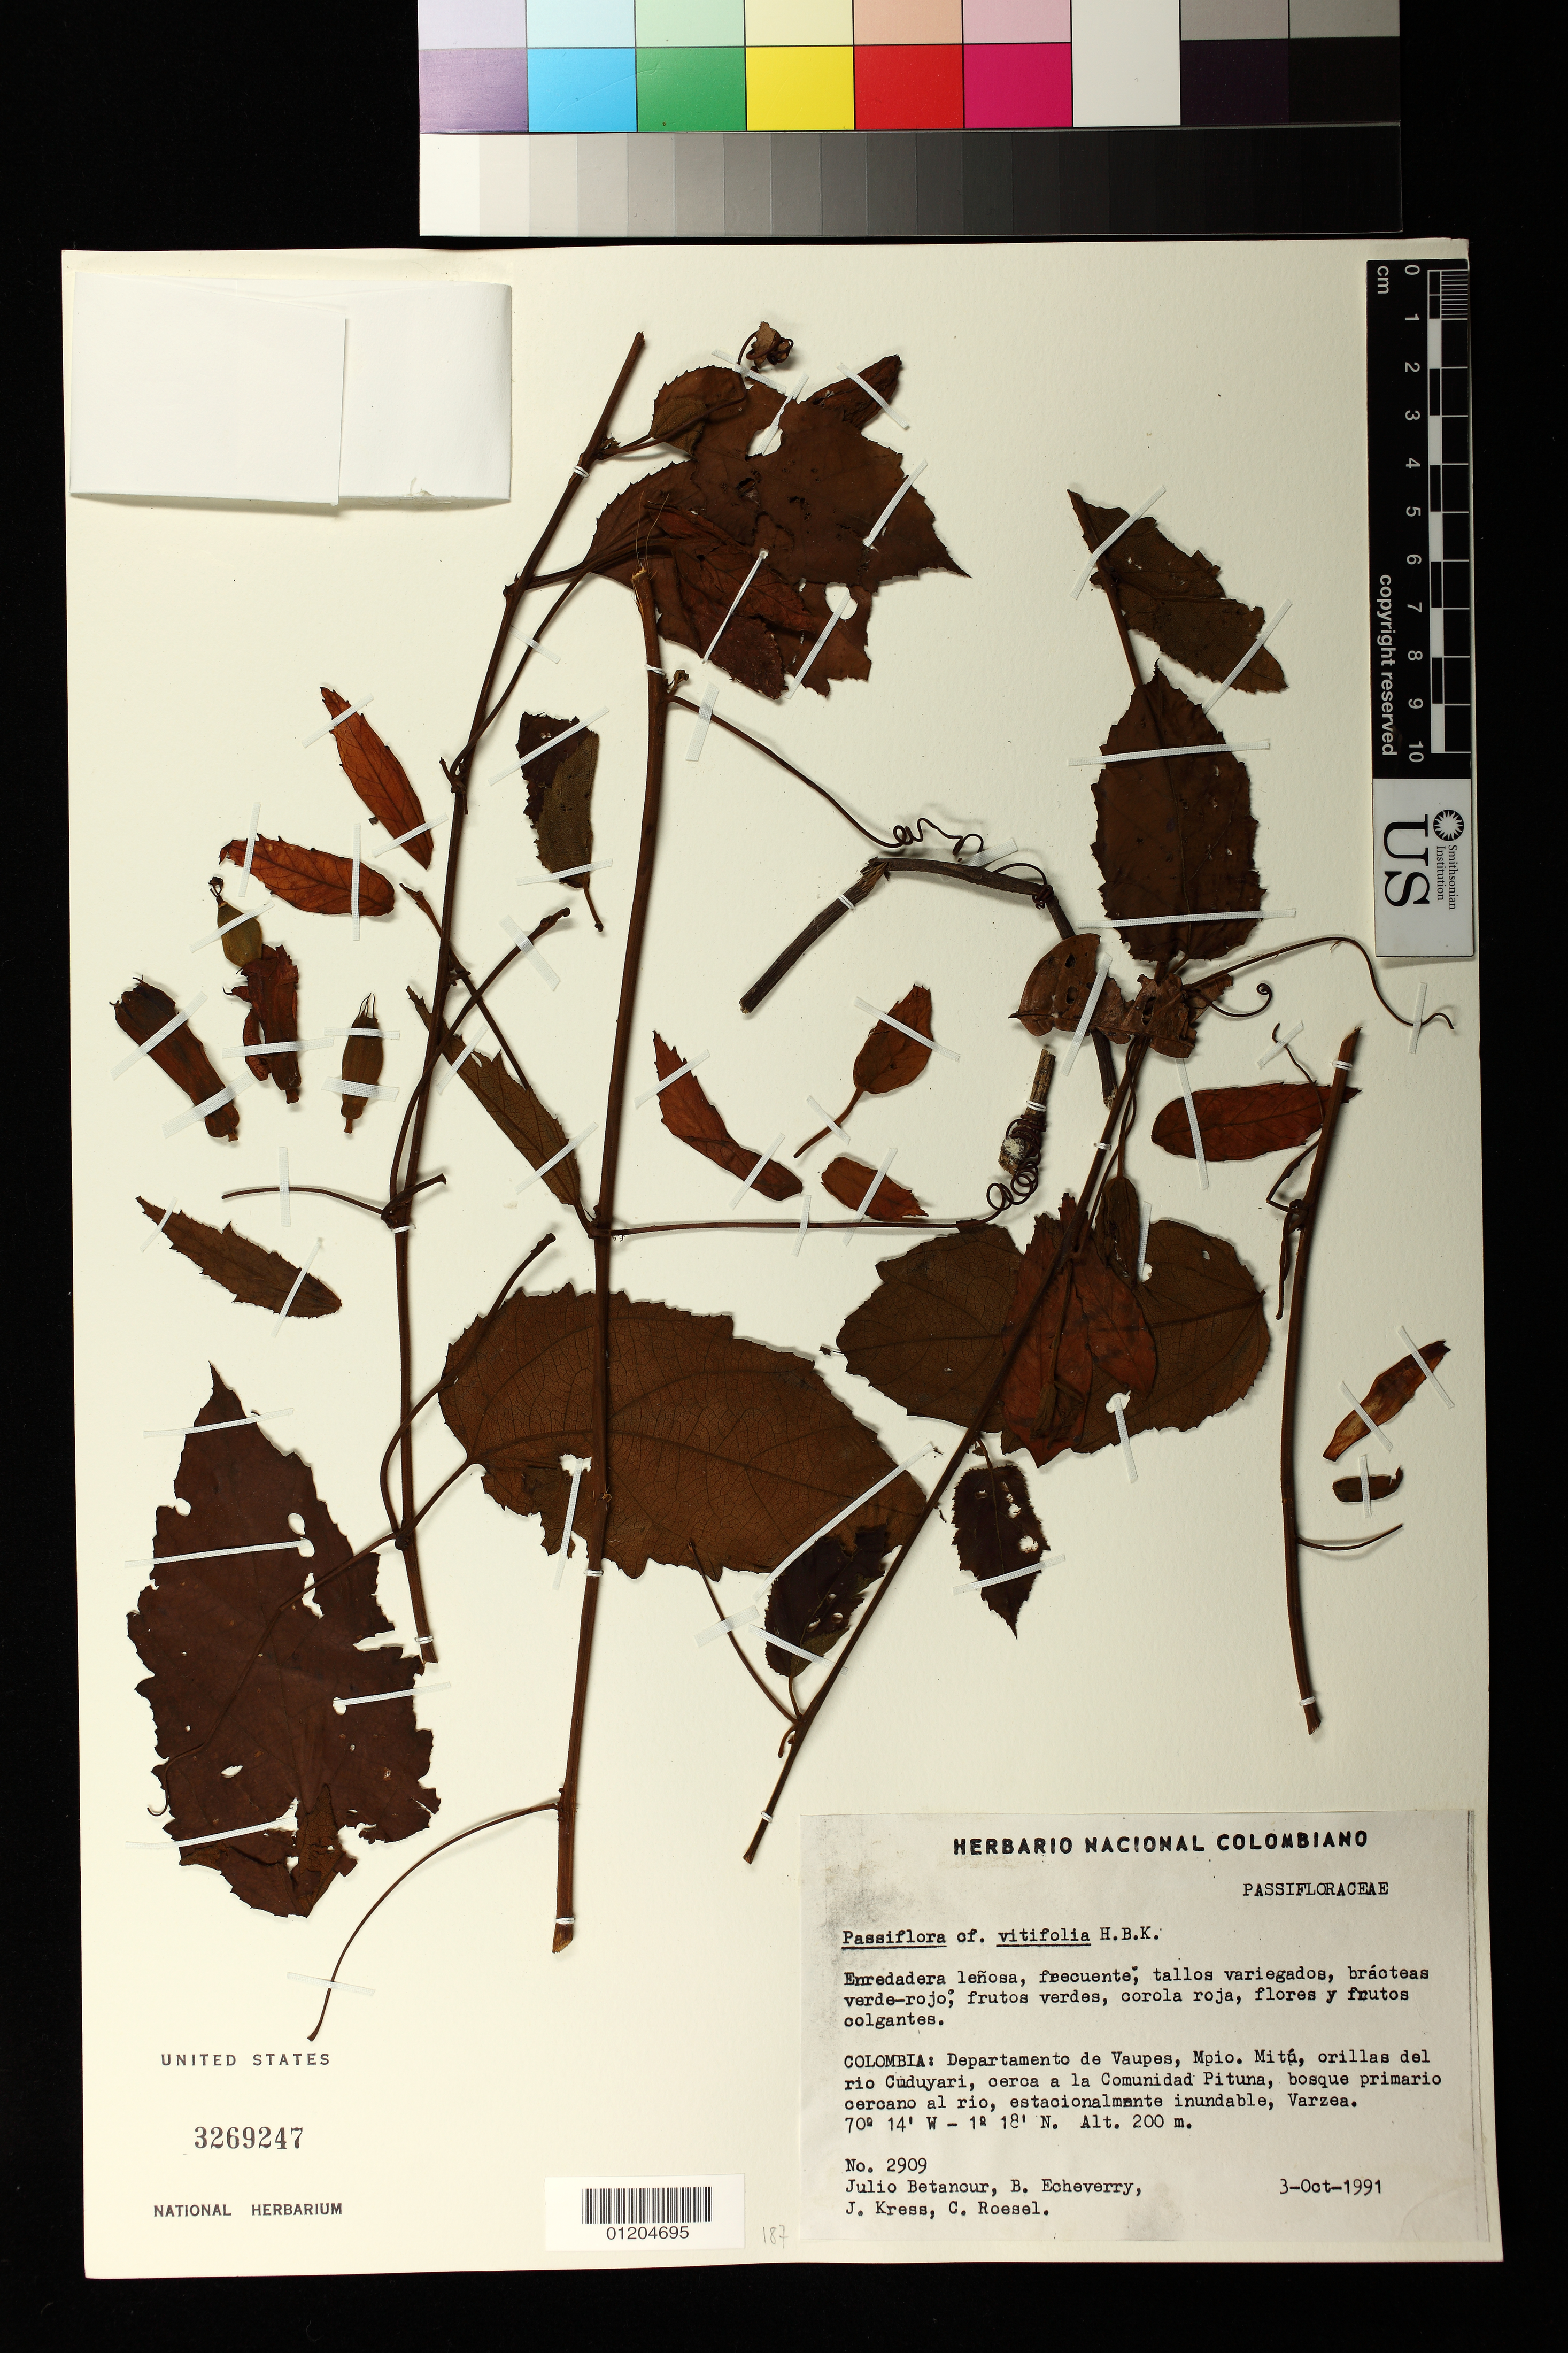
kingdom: Plantae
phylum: Tracheophyta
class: Magnoliopsida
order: Malpighiales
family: Passifloraceae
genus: Passiflora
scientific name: Passiflora vitifolia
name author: Kunth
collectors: J. C. Betancur, B. Echeverry, J. Kress & C. S. Roesel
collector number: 2909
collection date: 1991-10-03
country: Colombia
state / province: Vaupes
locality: Mpio. Mitu, orillas del rio Cuduyari, cerca a la Comunidad Pituna, bosque primario cercano al rio, estacionalmente inundable, Varzea.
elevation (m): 200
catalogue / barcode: US 3269247